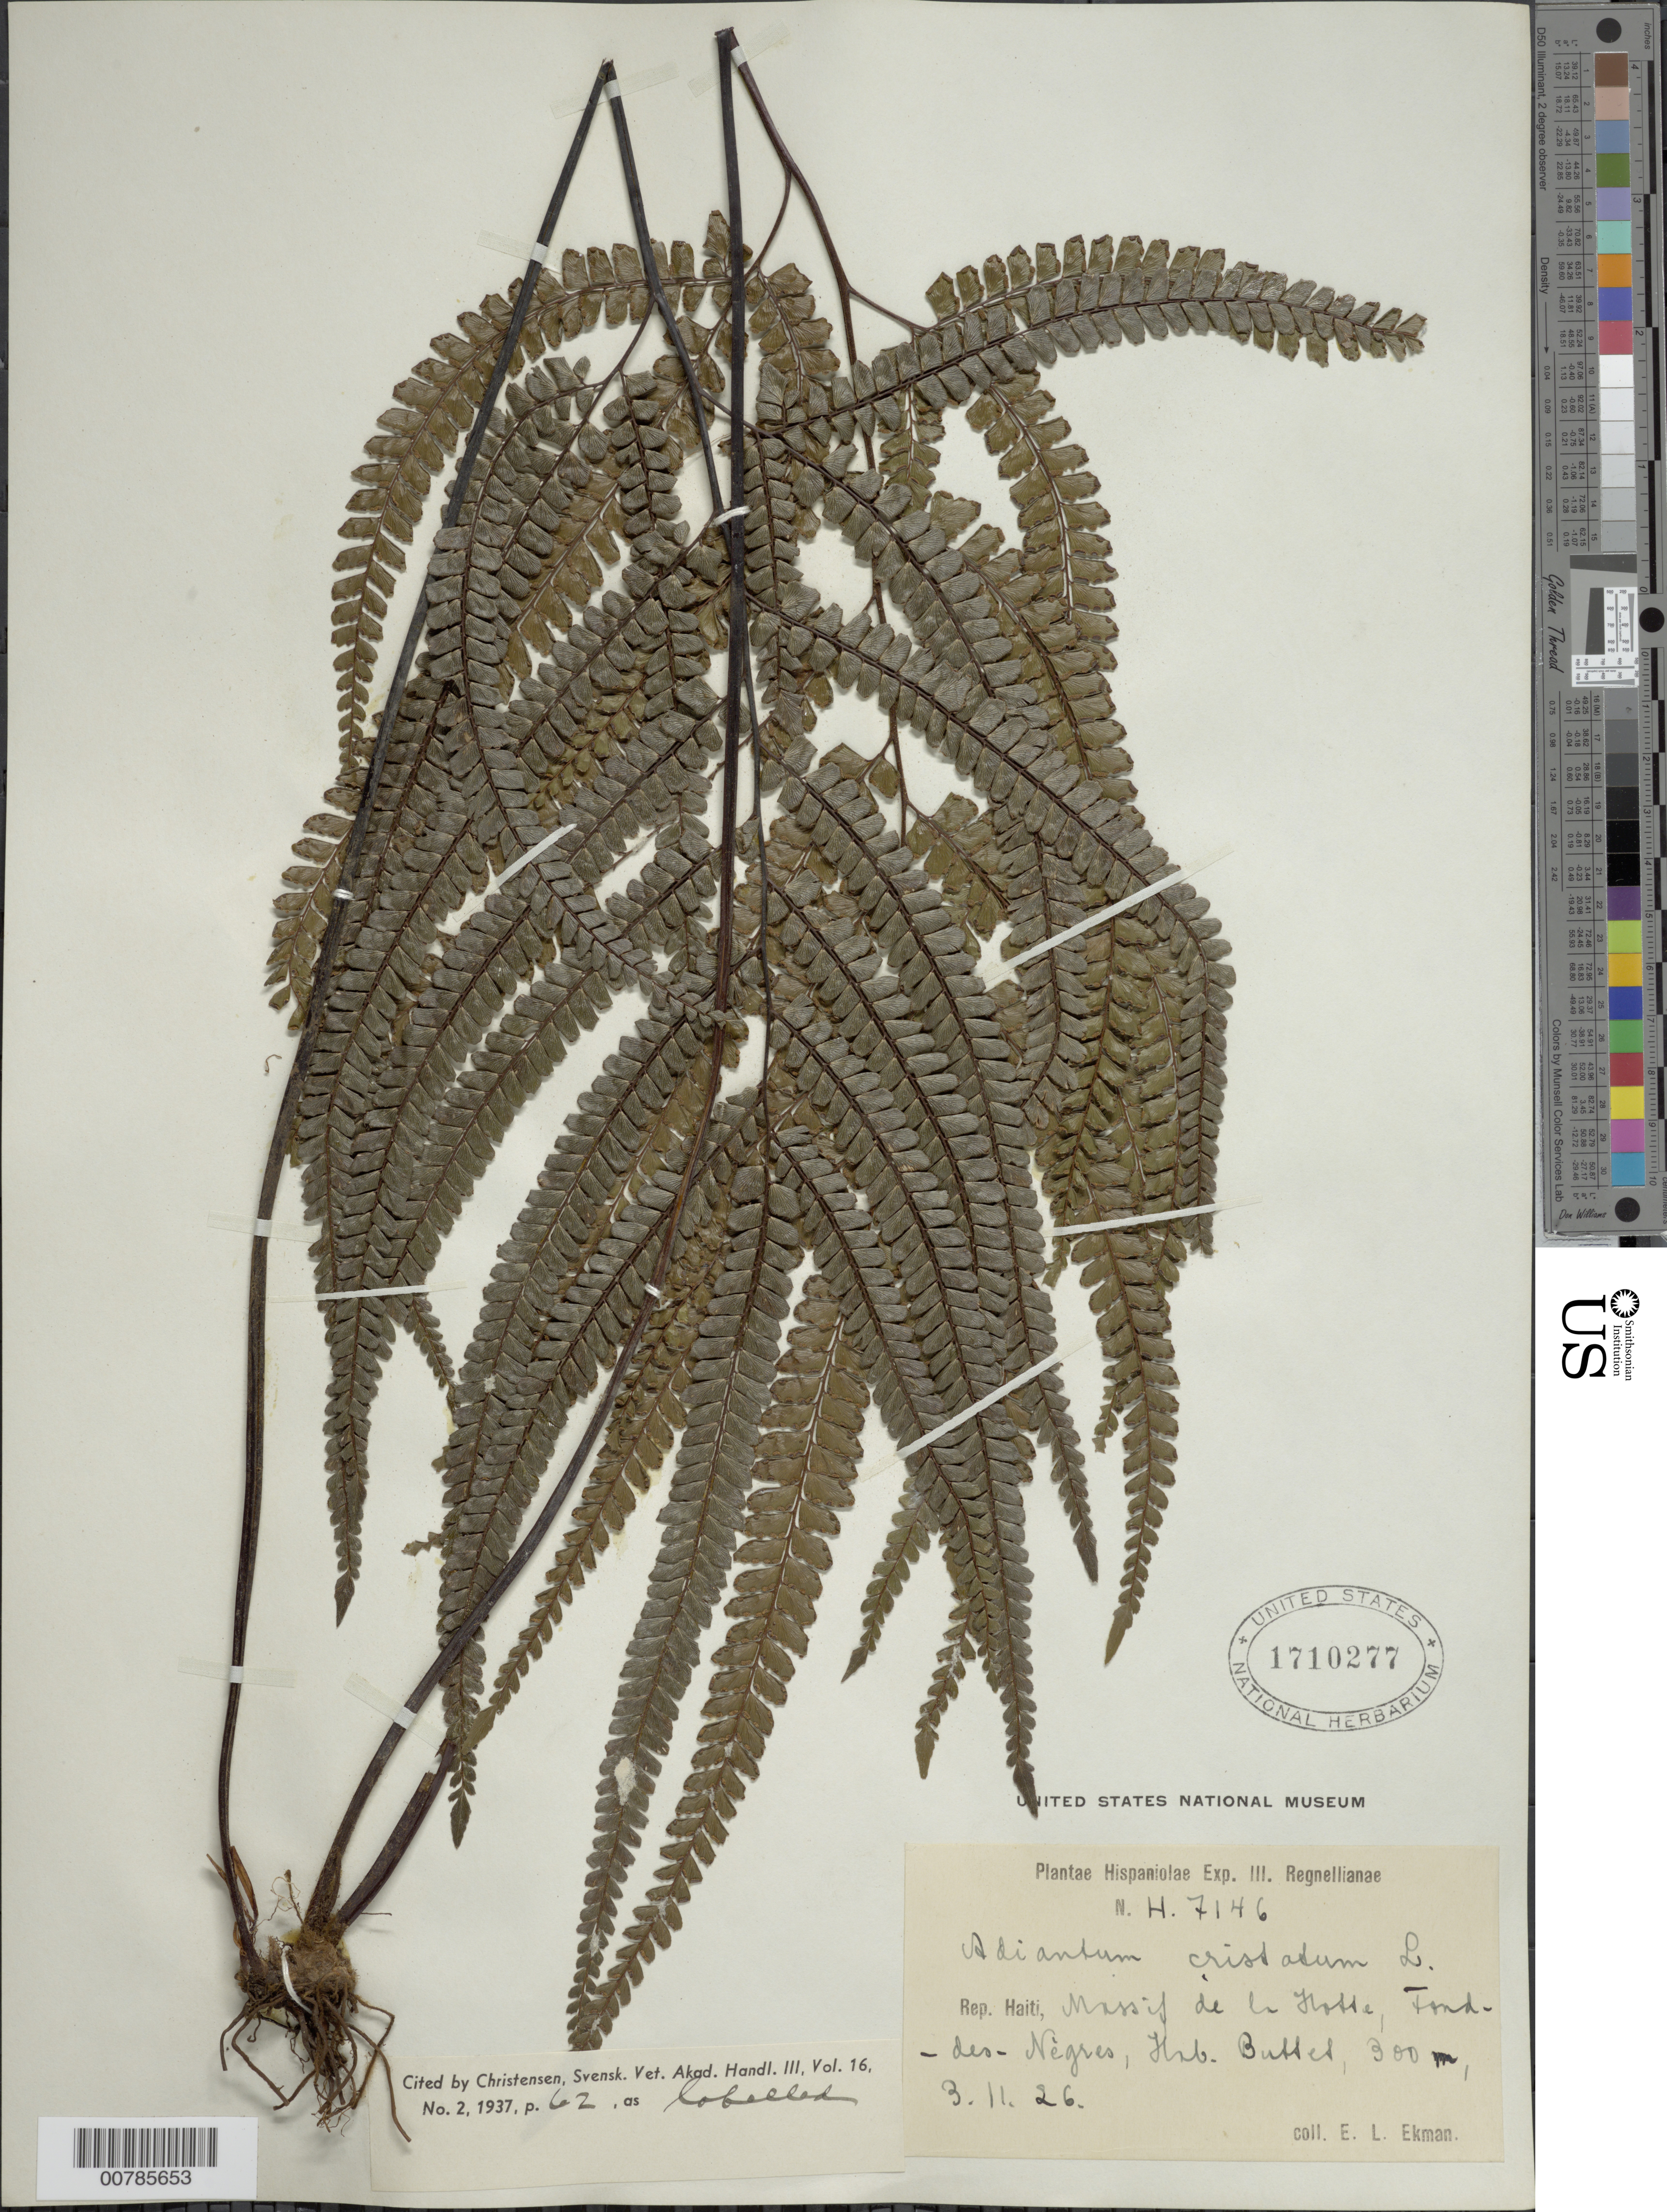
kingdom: Plantae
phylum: Tracheophyta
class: Polypodiopsida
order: Polypodiales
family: Pteridaceae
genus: Adiantum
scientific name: Adiantum pyramidale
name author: (L.) Willd.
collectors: E. L. Ekman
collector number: H 7146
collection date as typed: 03 Nov 1926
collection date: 1926-11-03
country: Haiti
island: Hispaniola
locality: Massif de la Hotte, Fond des Nègres, Hab. Buttes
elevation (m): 300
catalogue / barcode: US 1710277